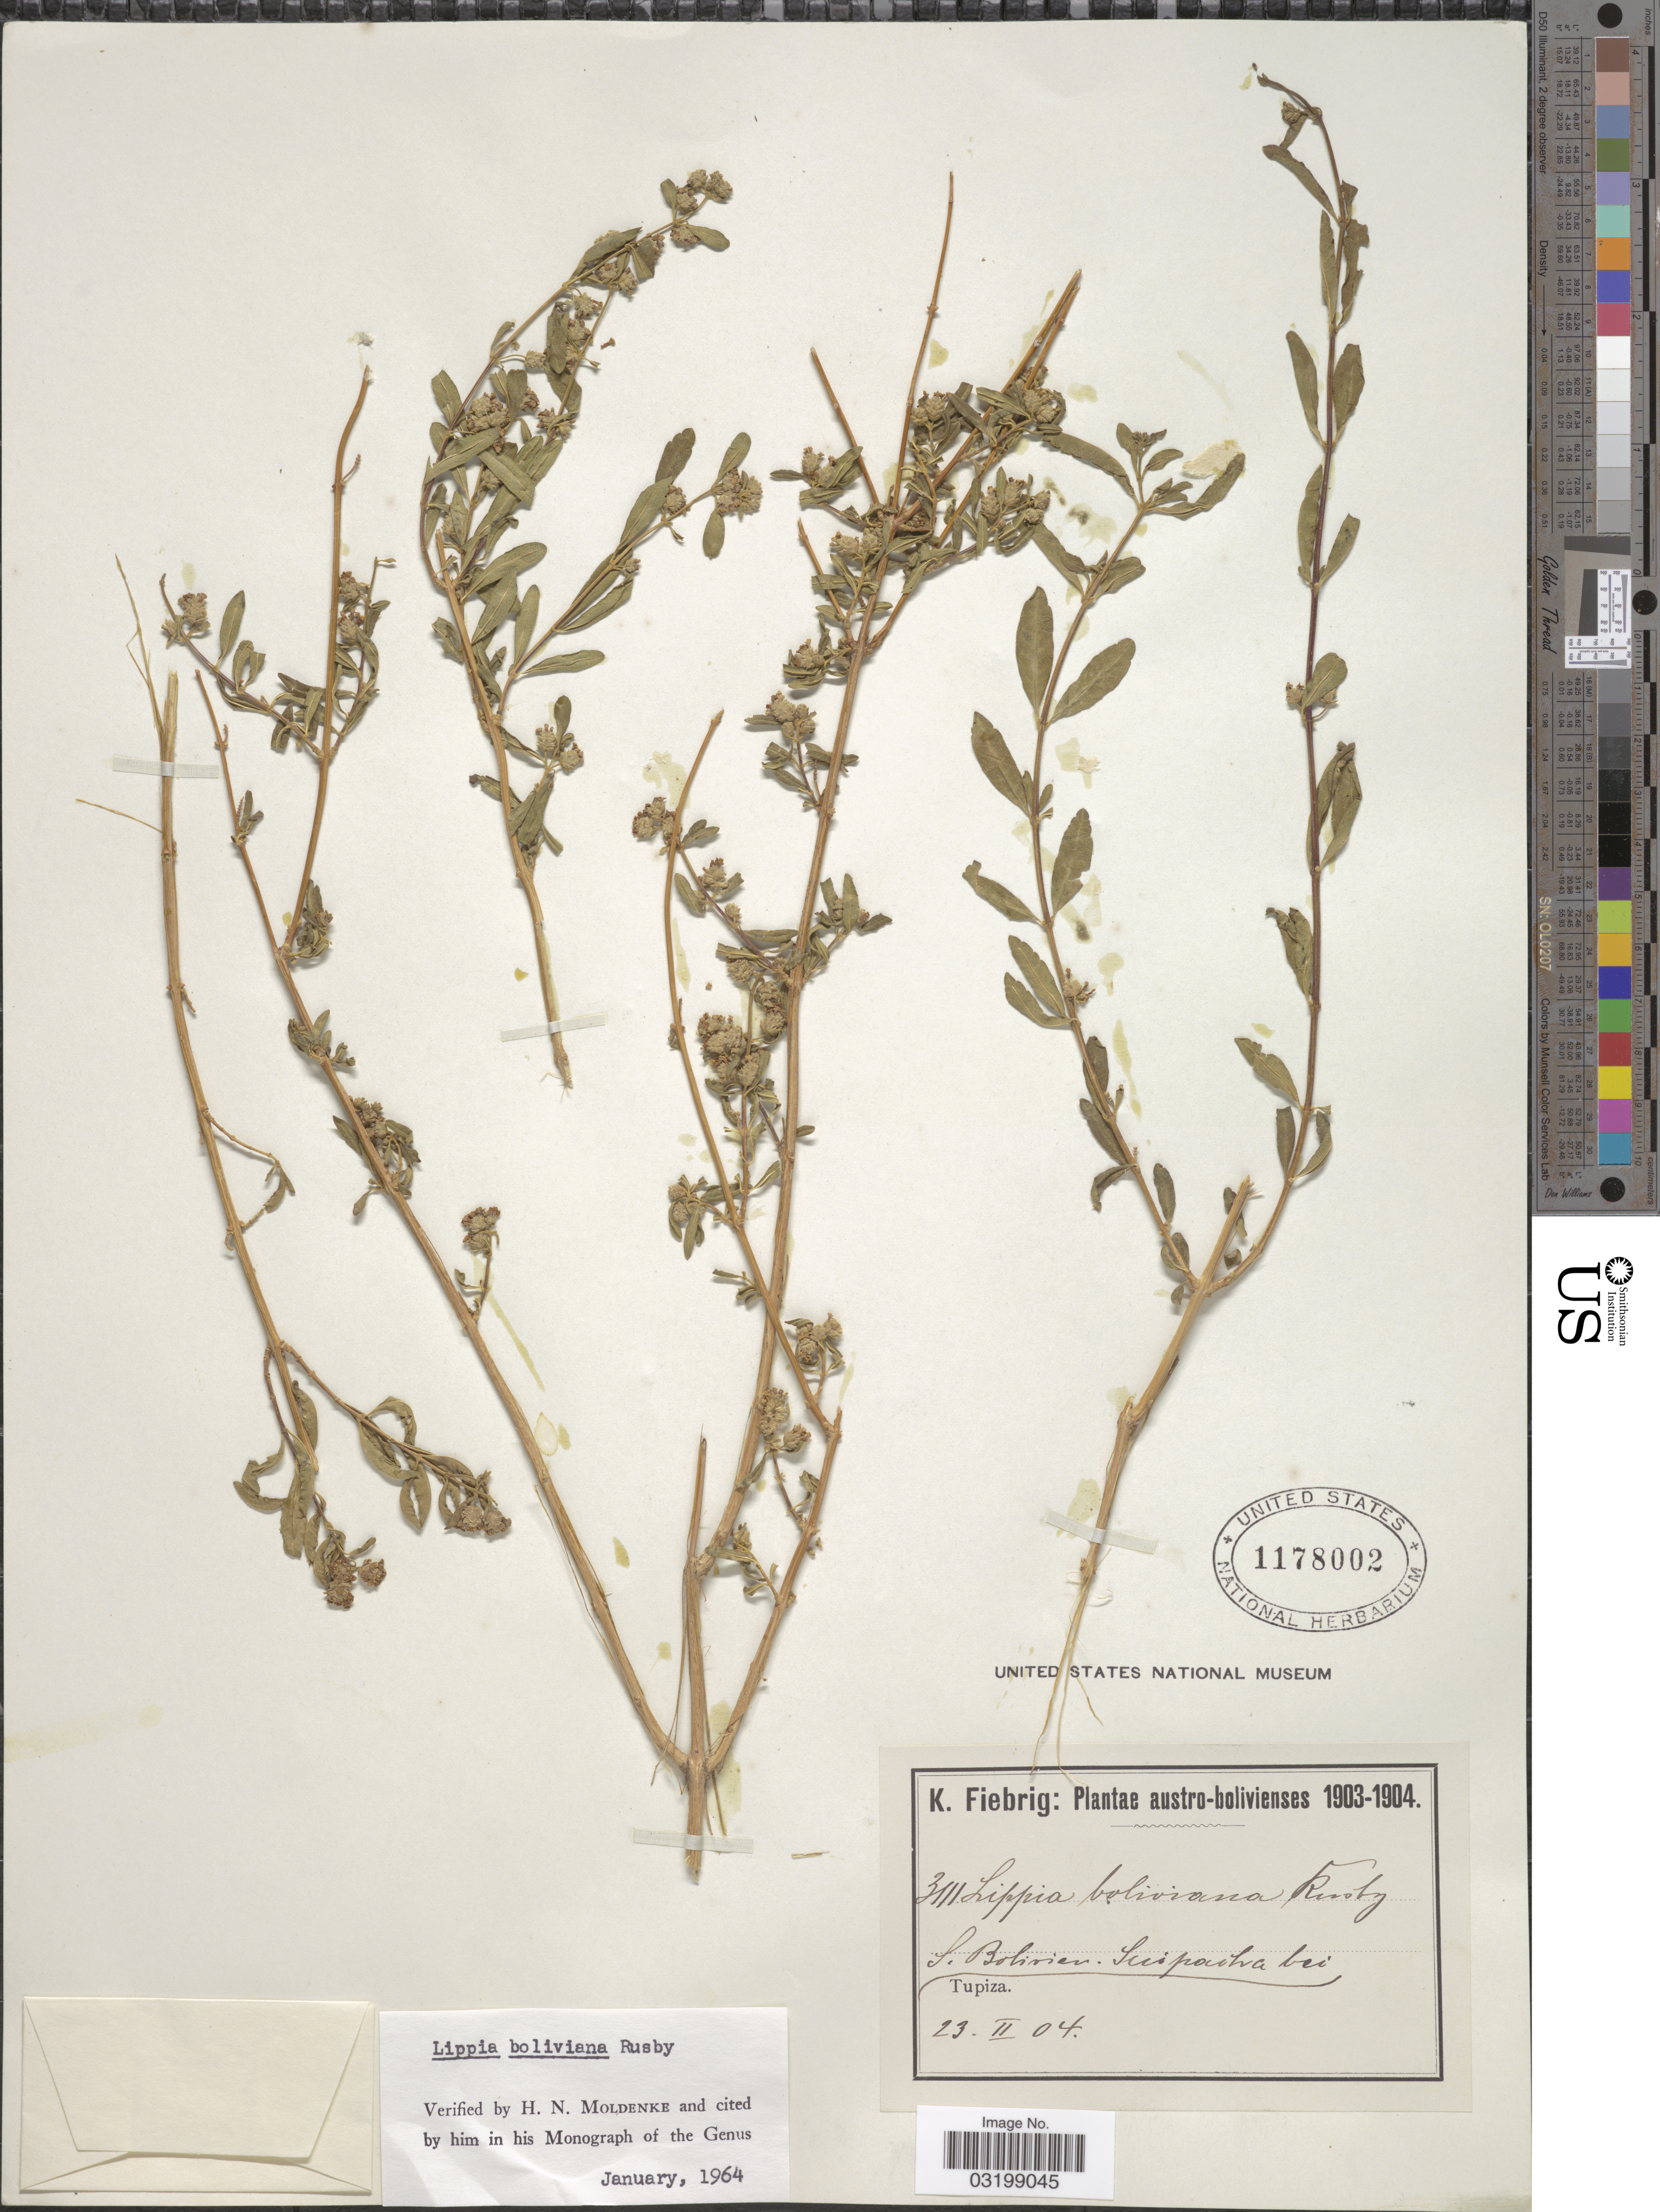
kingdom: Plantae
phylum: Tracheophyta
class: Magnoliopsida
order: Lamiales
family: Verbenaceae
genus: Lippia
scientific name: Lippia integrifolia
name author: (Griseb.) Hieron.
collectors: K. Fiebrig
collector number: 3111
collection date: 1904-02-23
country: Bolivia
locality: Austro-bolivienses. S. Bolivien. Suipacha bei Tupiza.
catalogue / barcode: US 1178002